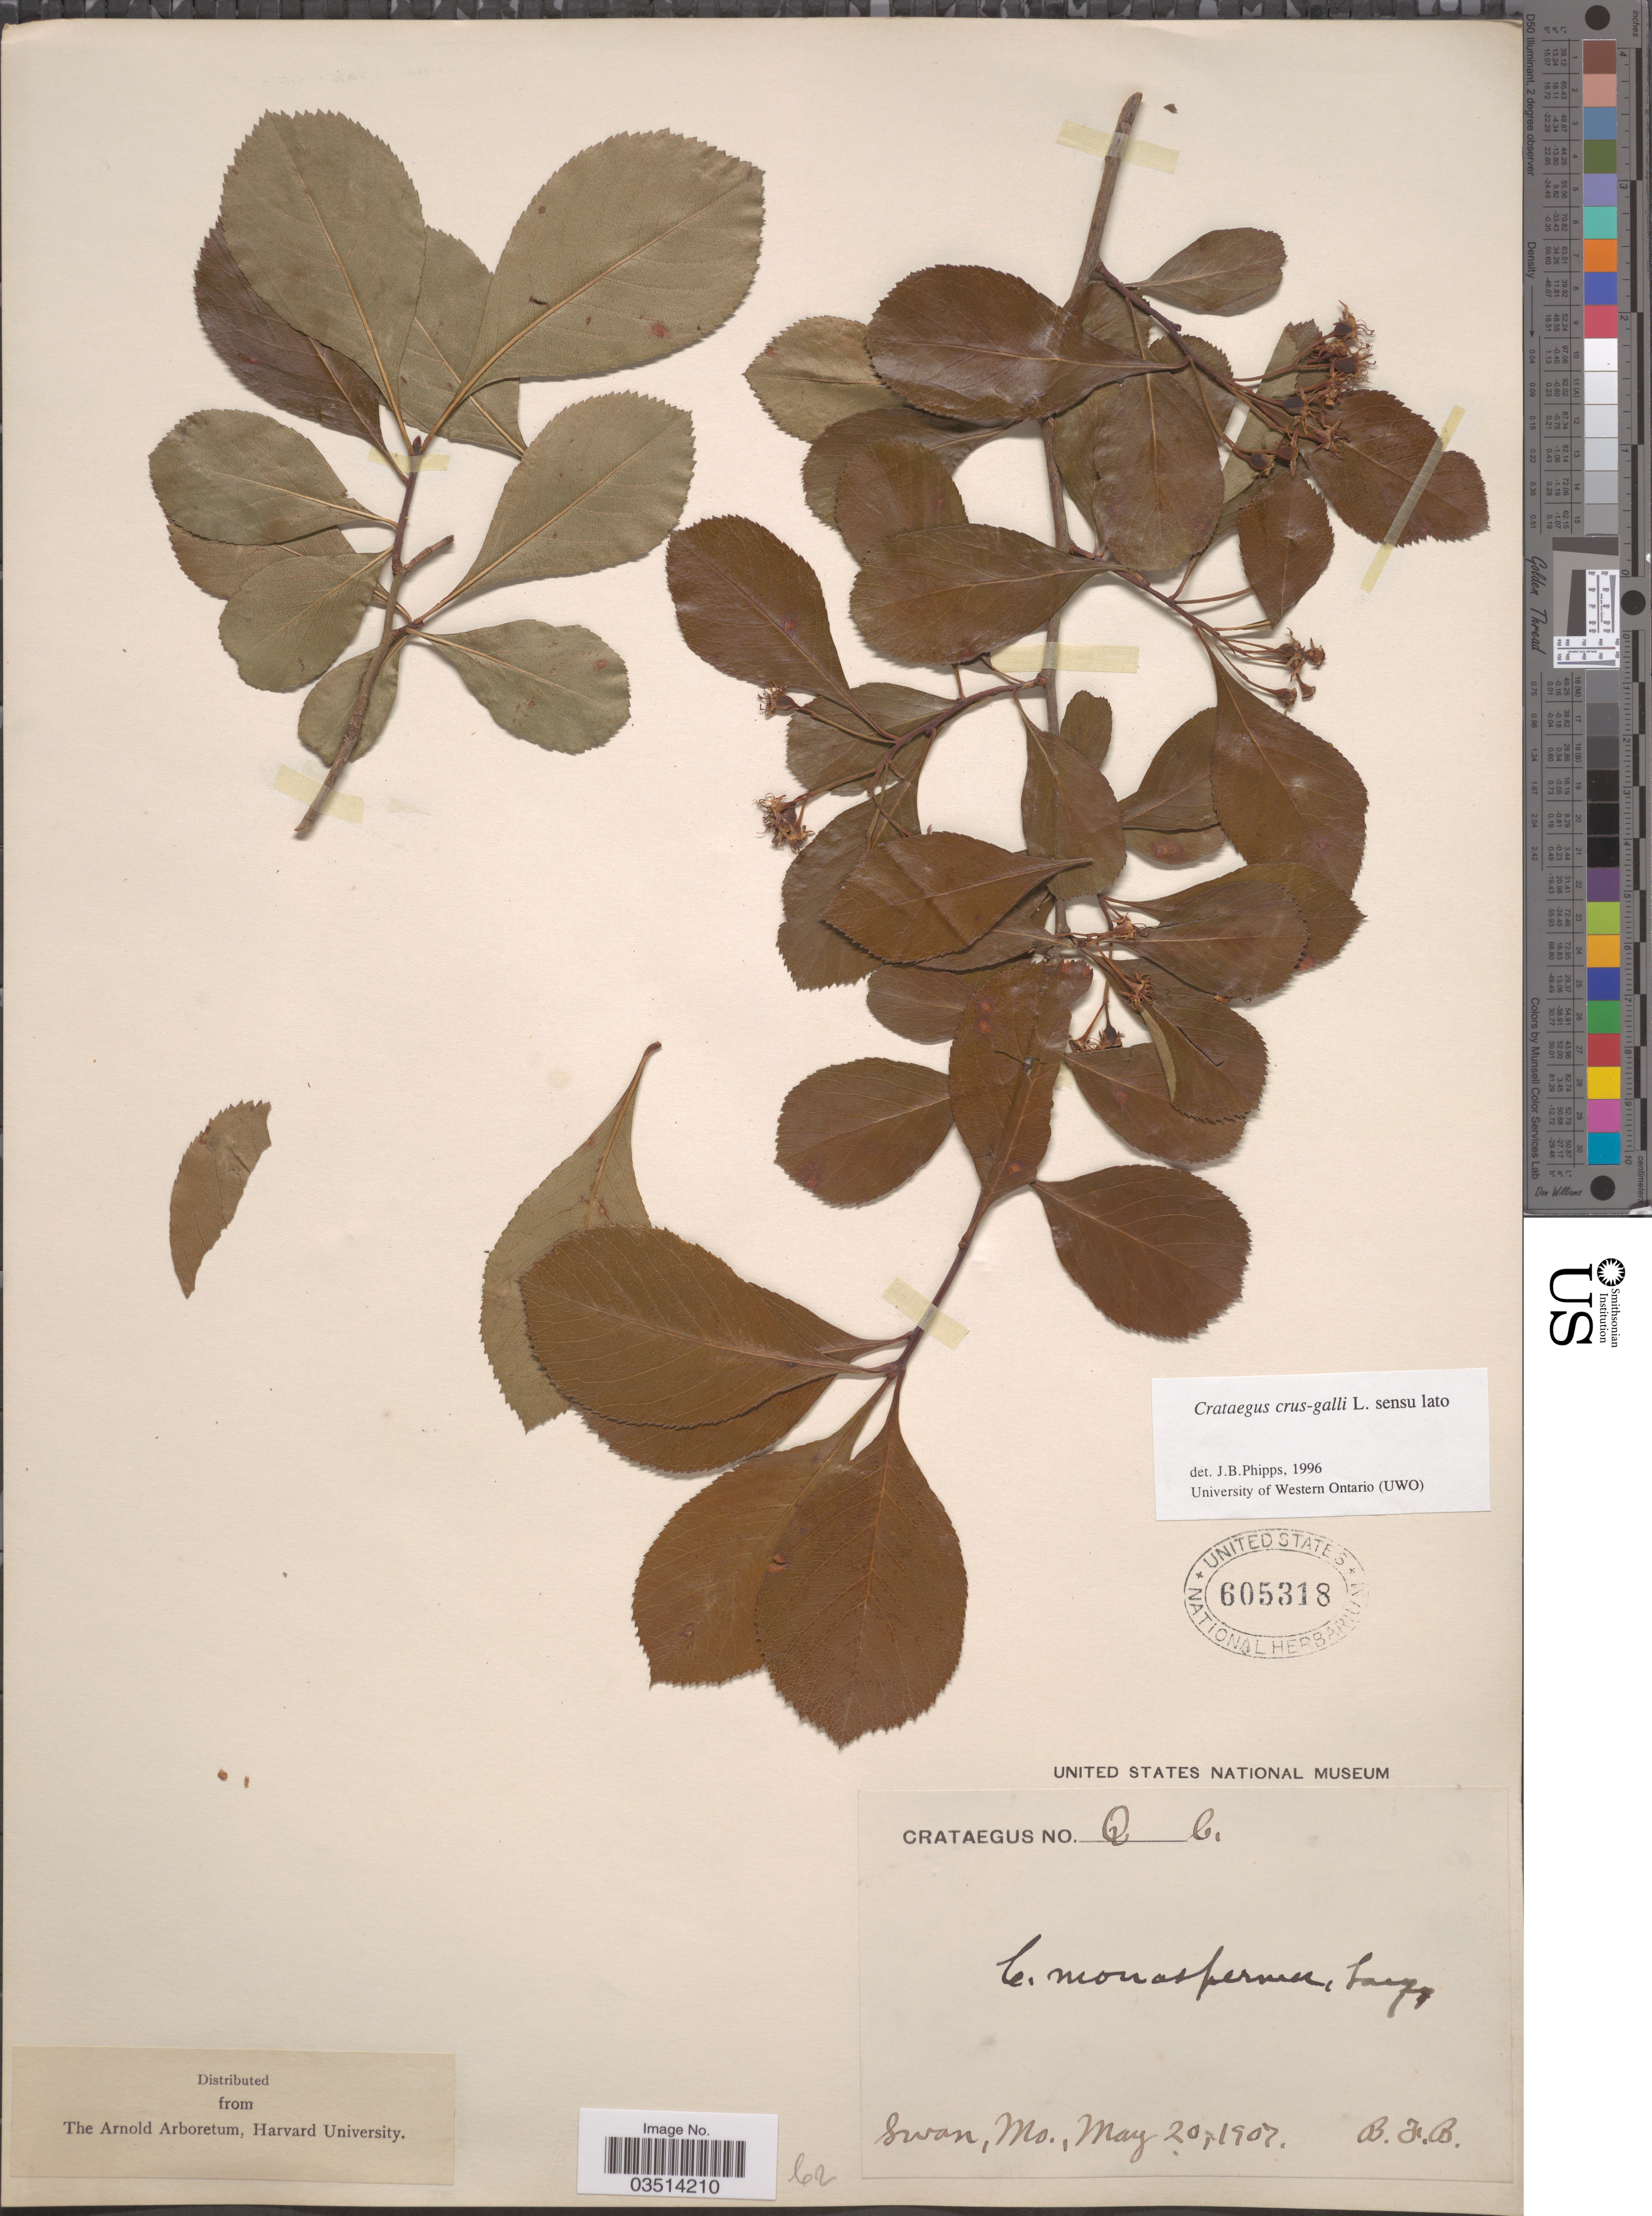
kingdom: Plantae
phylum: Tracheophyta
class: Magnoliopsida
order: Rosales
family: Rosaceae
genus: Crataegus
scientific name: Crataegus crus-galli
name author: L.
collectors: B. F. B.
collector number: Q b.?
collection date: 1907-05-20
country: United States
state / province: Missouri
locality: Swan.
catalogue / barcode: US 605318